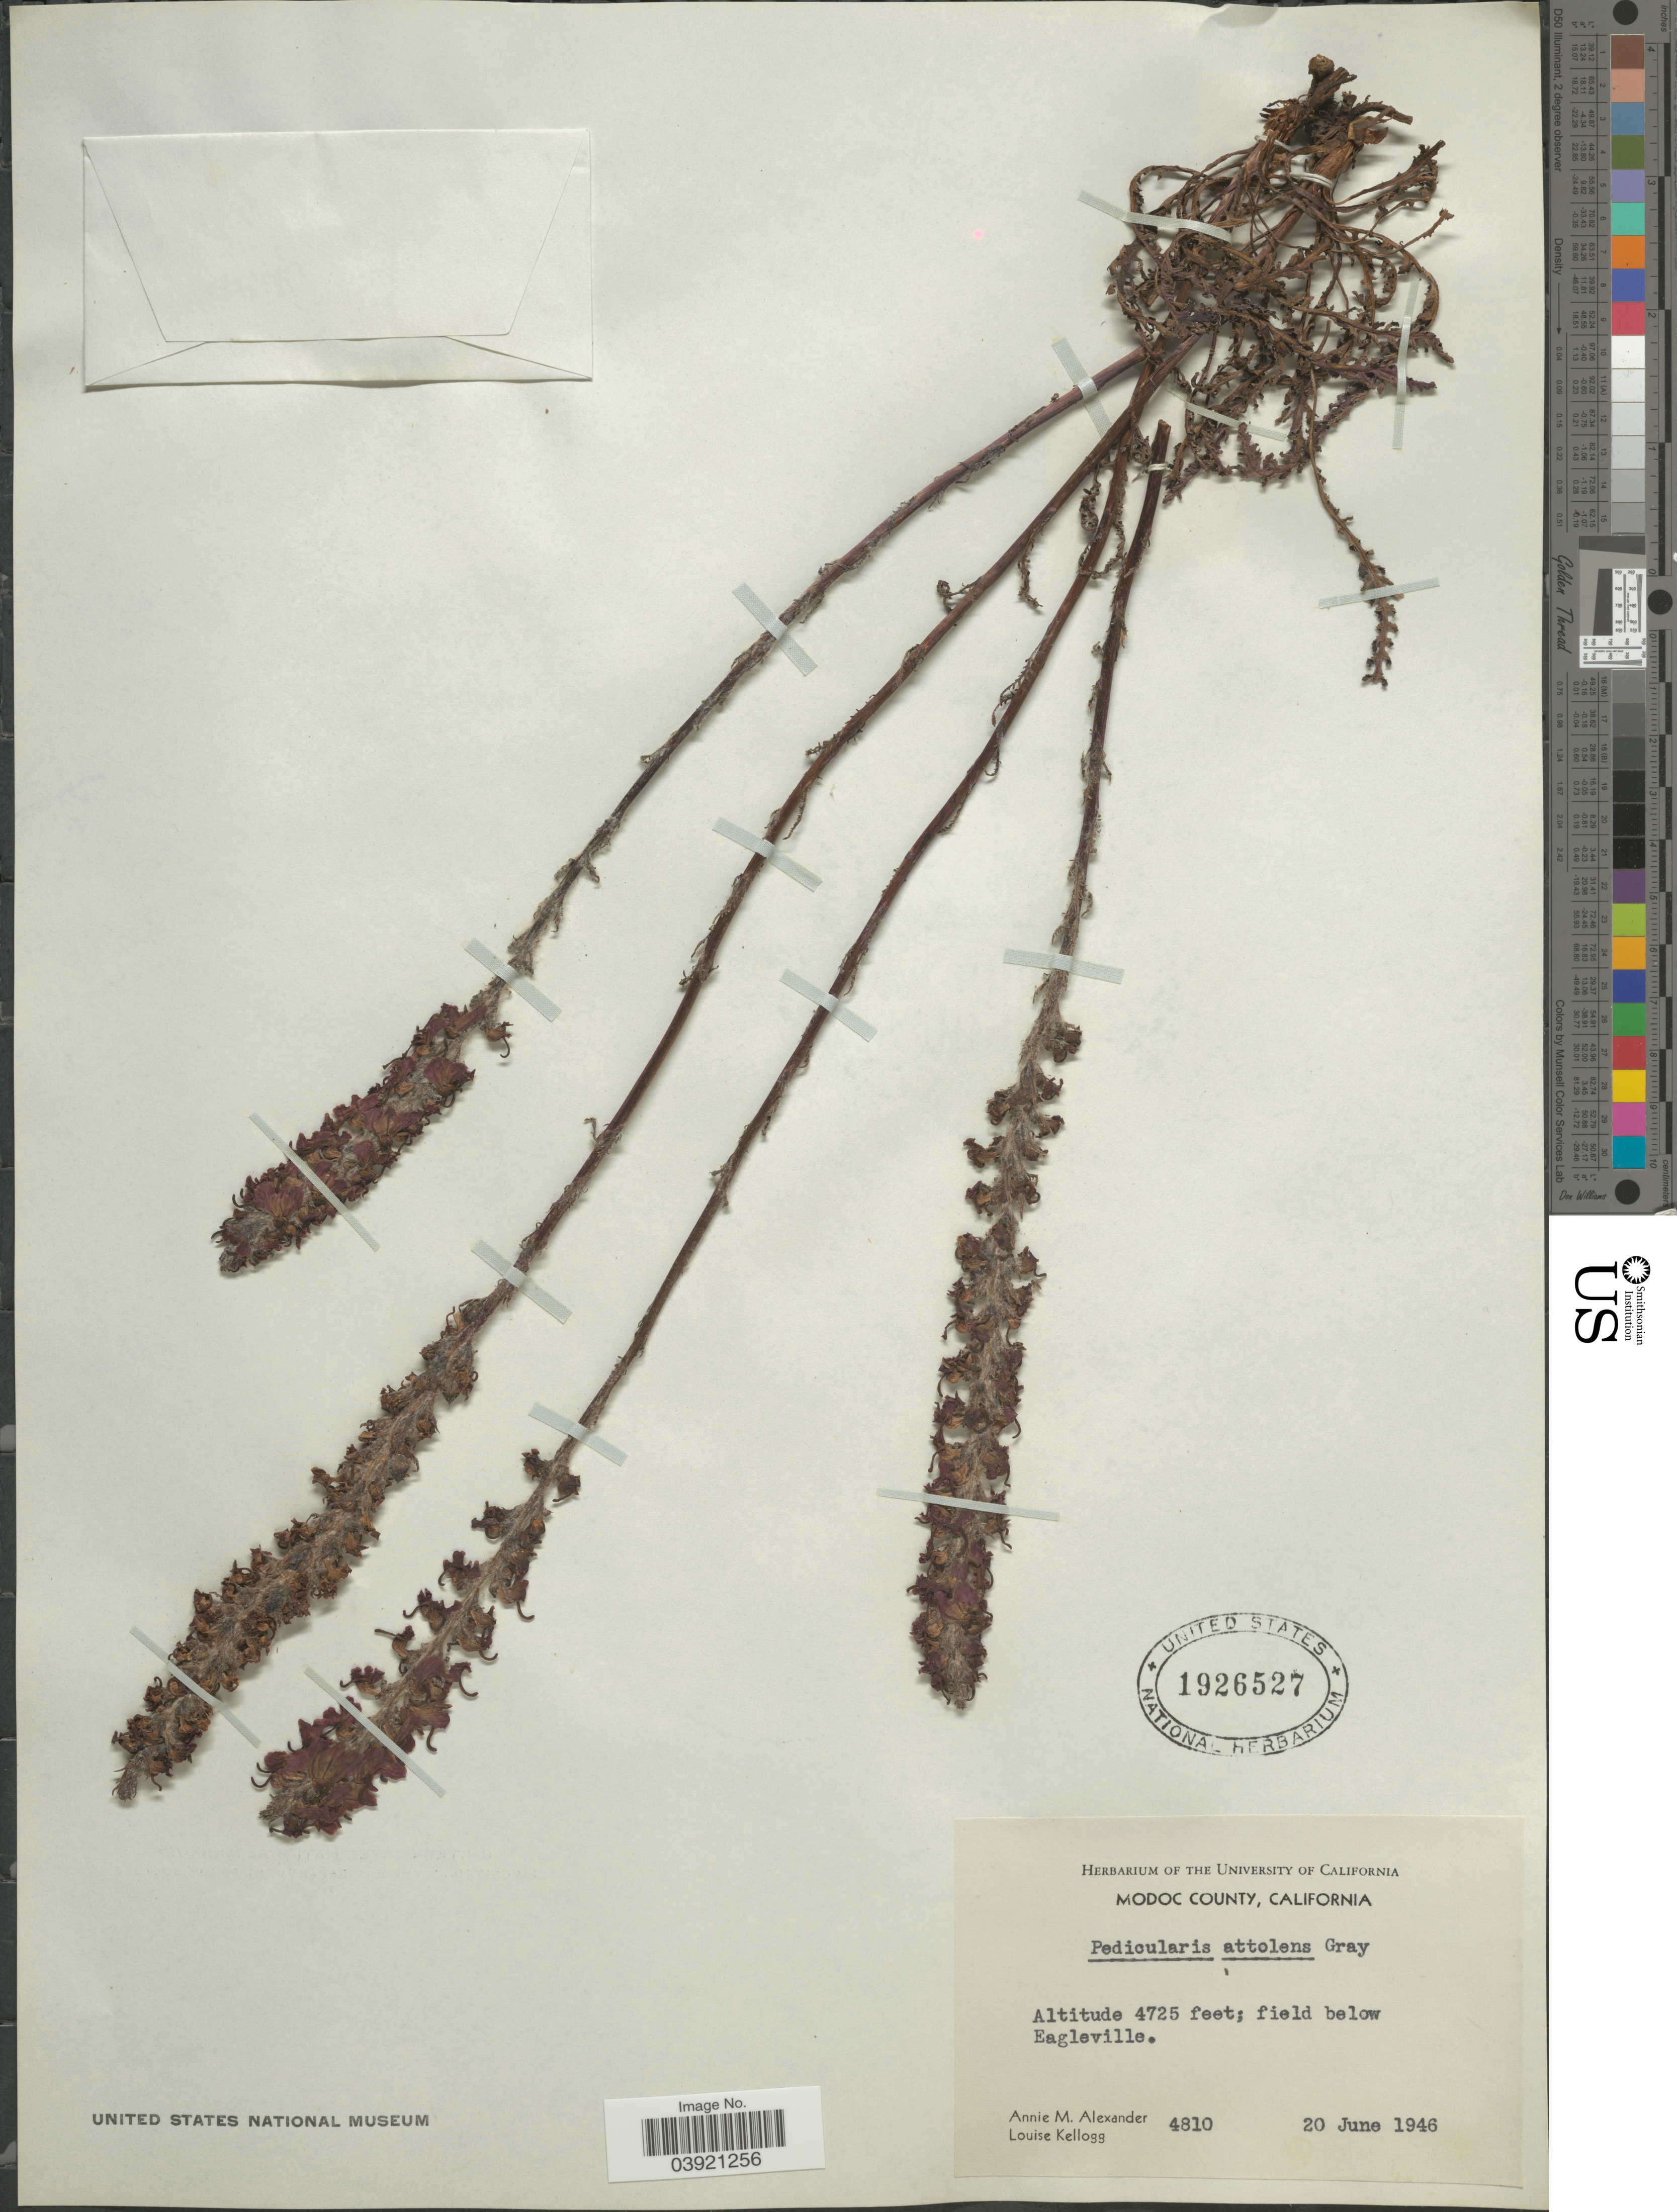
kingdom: Plantae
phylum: Tracheophyta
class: Magnoliopsida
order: Lamiales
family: Orobanchaceae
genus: Pedicularis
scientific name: Pedicularis attollens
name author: A. Gray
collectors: A. M. Alexander & L. Kellogg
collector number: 4810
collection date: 1946-06-20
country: United States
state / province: California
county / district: Modoc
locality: Modoc County. Field below Eagleville.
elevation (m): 1440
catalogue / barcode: US 1926527